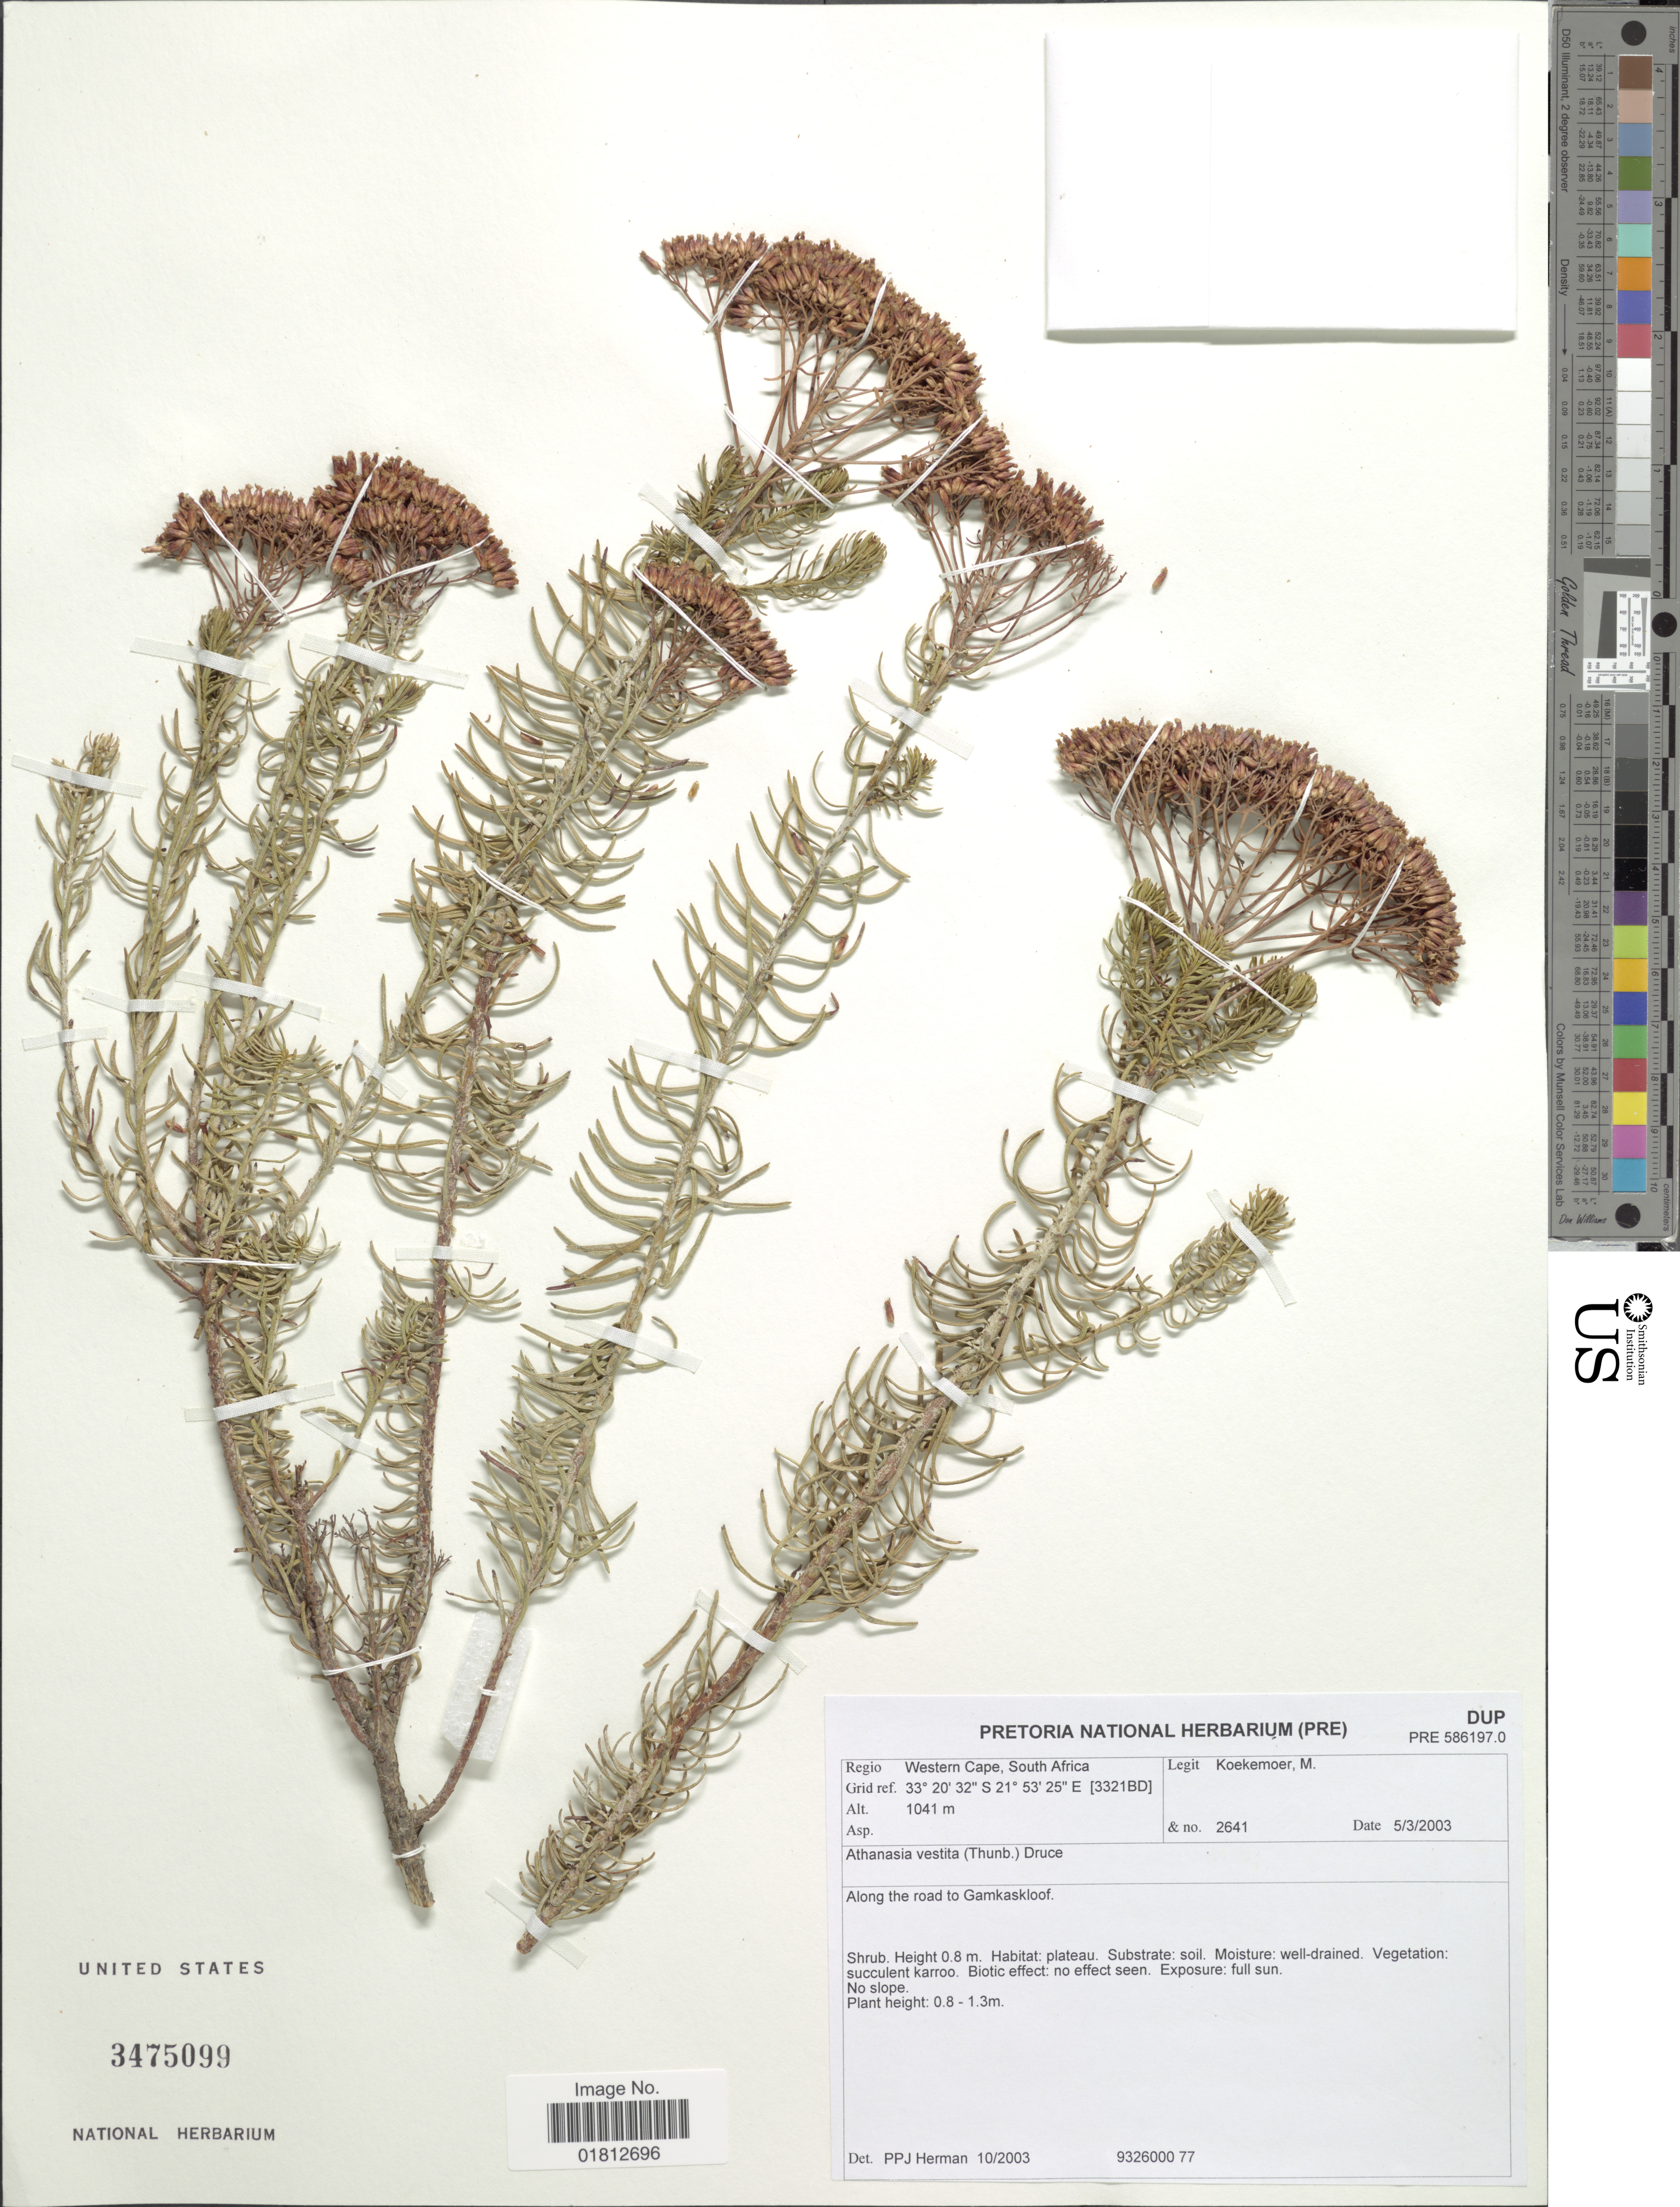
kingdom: Plantae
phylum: Tracheophyta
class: Magnoliopsida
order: Asterales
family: Asteraceae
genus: Athanasia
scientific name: Athanasia vestita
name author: (Thunb.) Druce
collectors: M. Koekemoer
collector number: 2641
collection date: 2003-03-05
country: South Africa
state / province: Western Cape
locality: Along the road to Gamkaskloof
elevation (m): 1041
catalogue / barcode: US 3475099